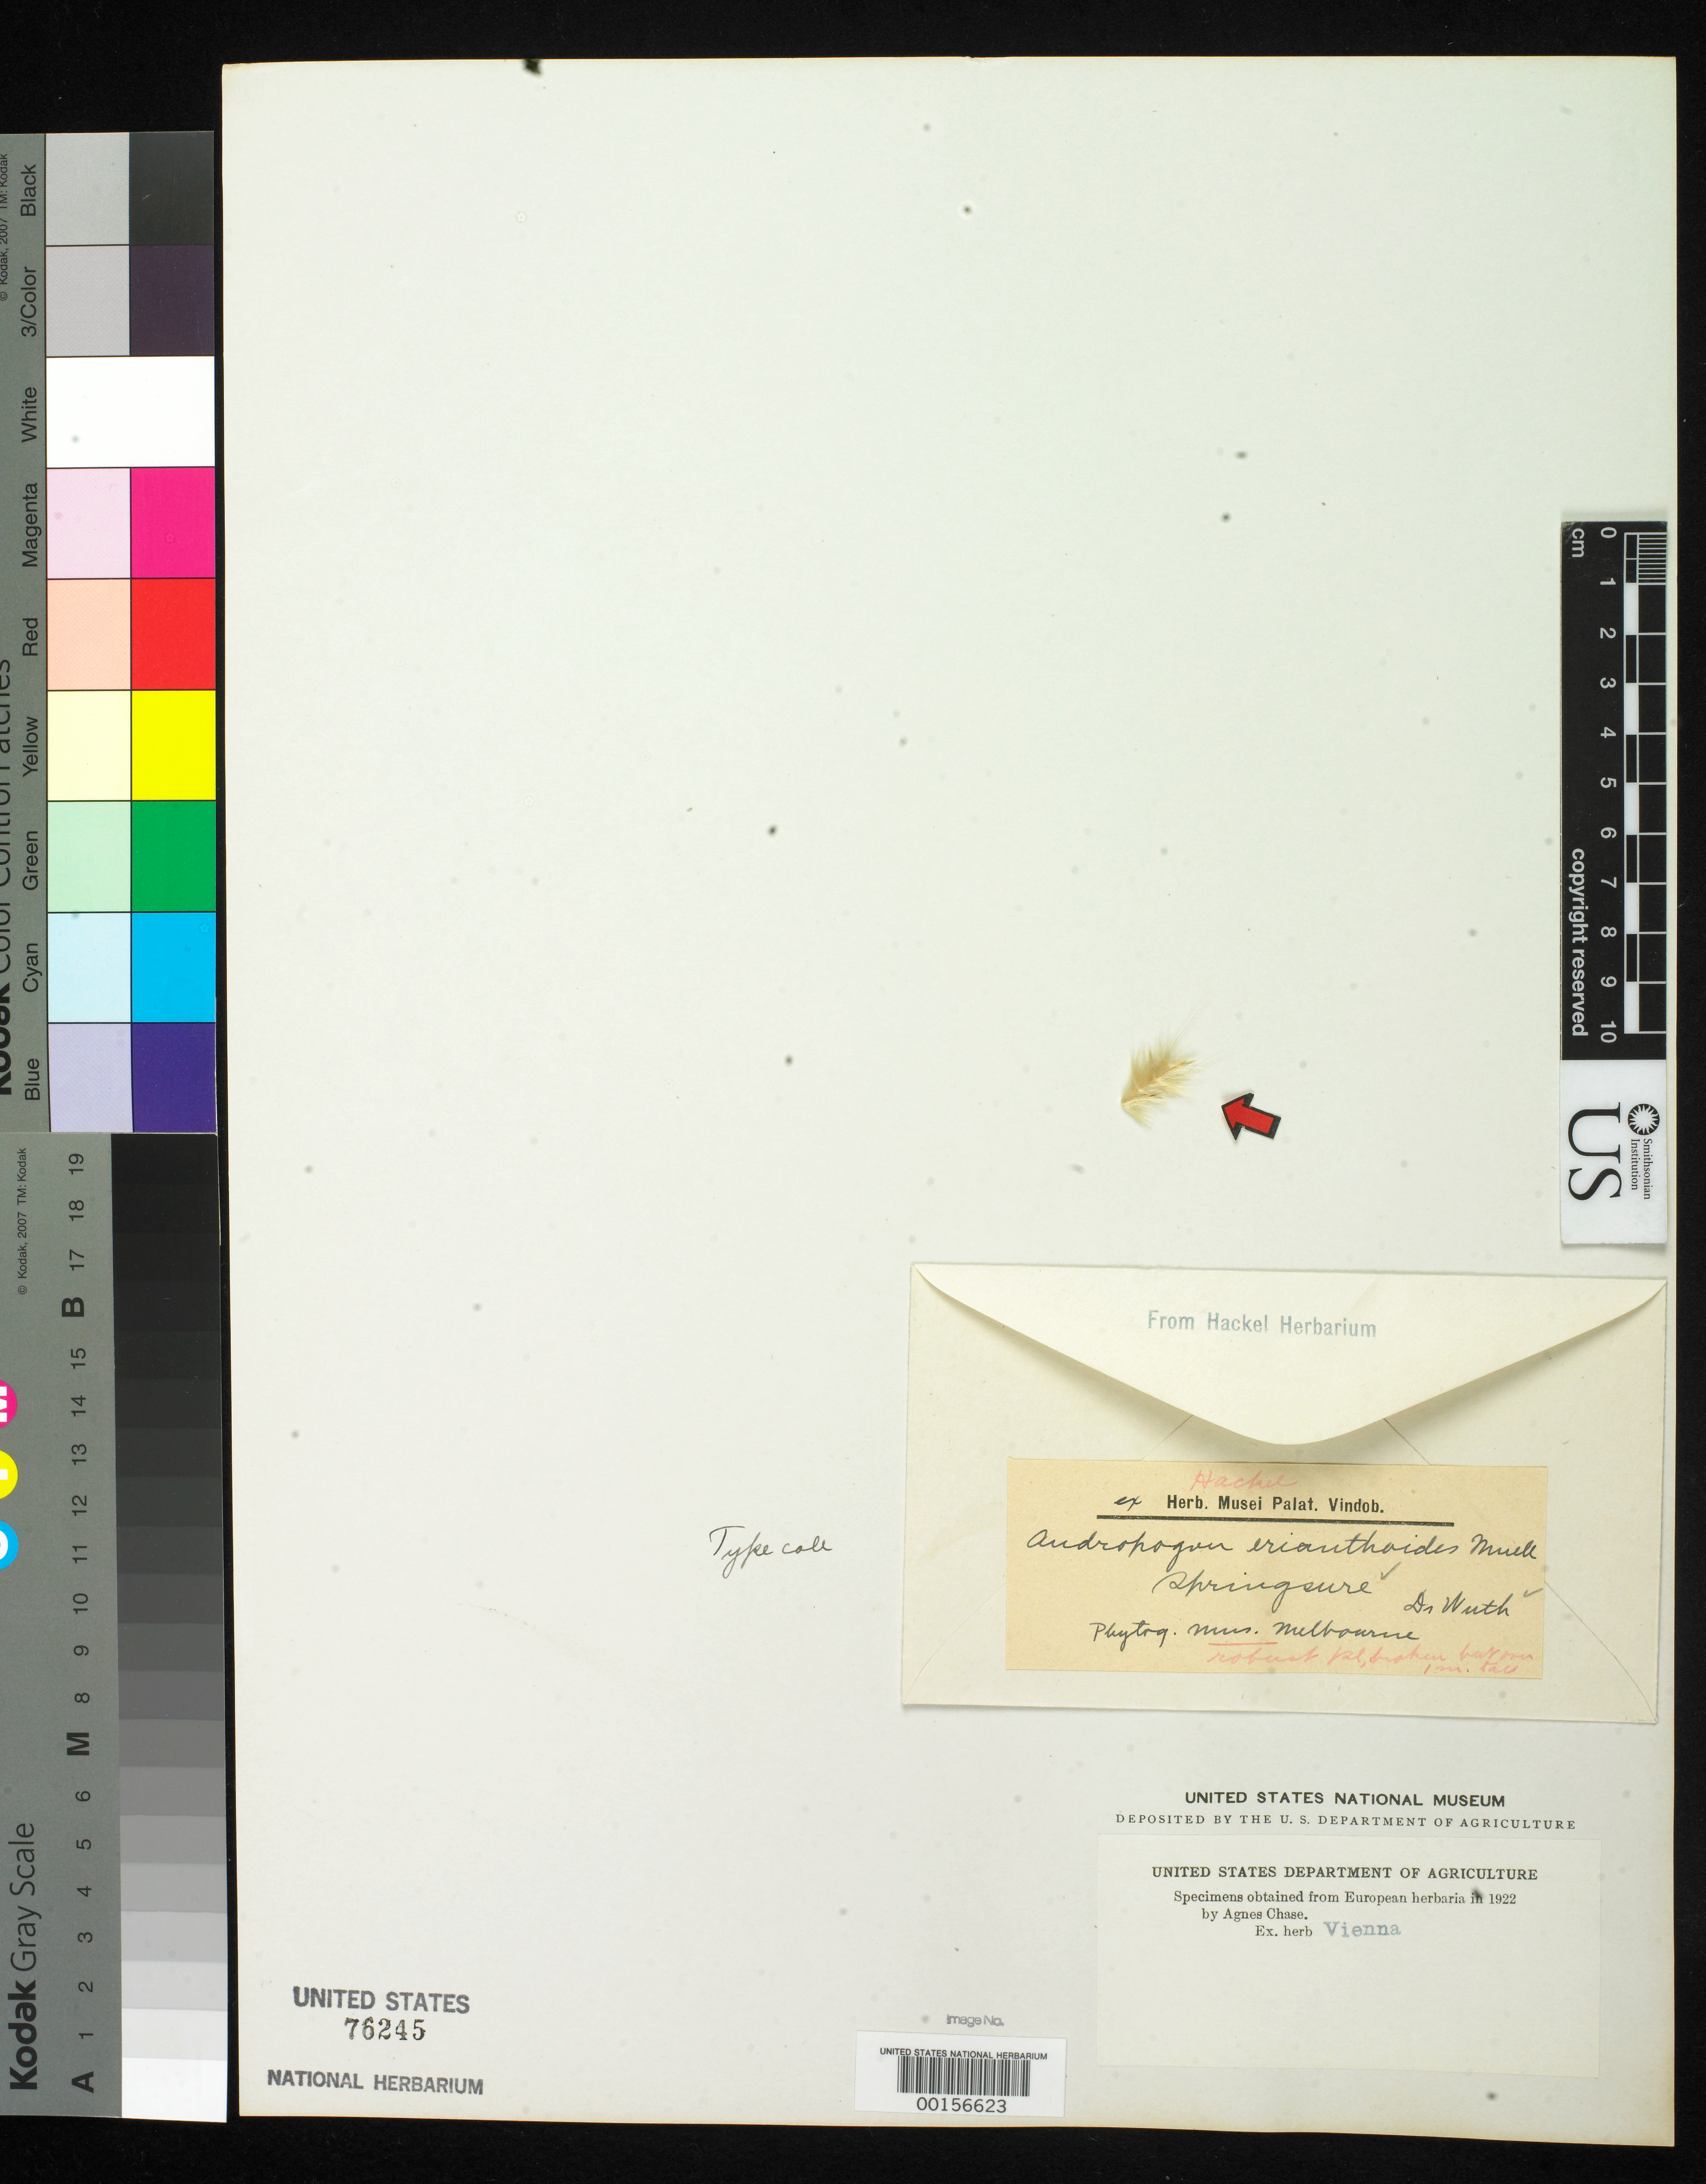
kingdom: Plantae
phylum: Tracheophyta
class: Liliopsida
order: Poales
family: Poaceae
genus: Andropogon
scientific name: Andropogon erianthoides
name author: F. Muell.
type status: Type Fragment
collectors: -. Wuth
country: Australia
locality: Manerco, Springsure.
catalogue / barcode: US 76245